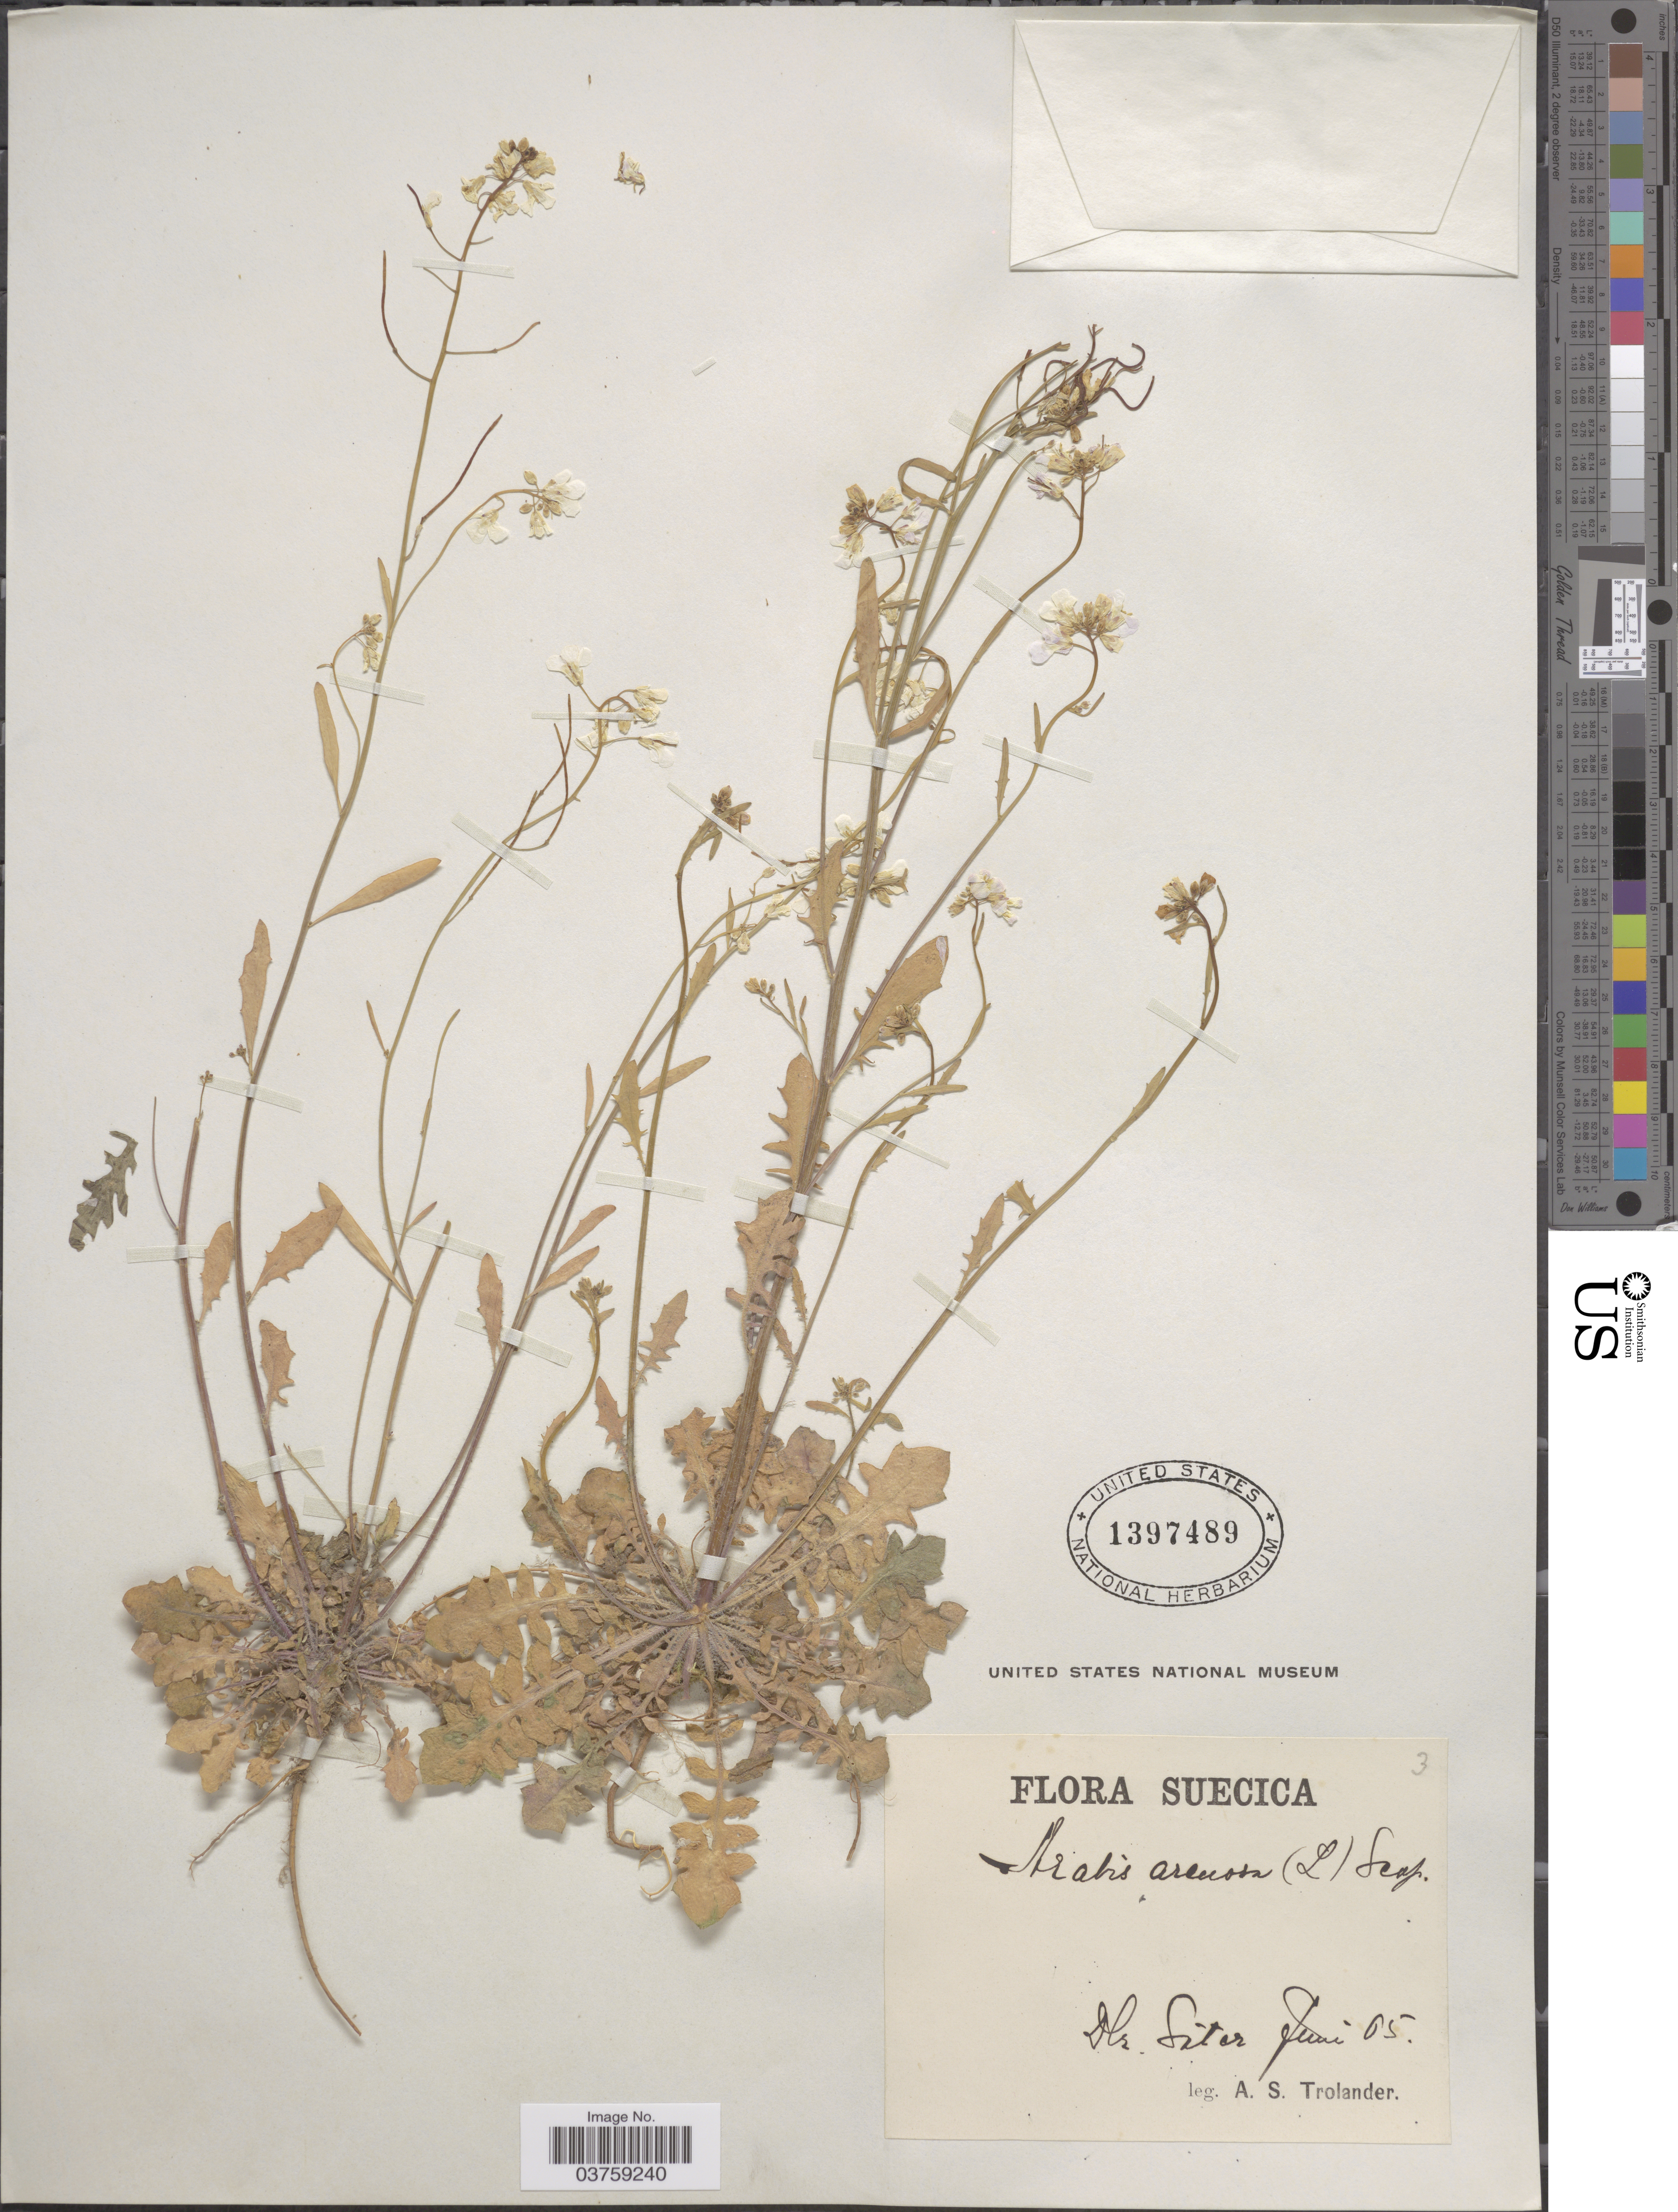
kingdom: Plantae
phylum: Tracheophyta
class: Magnoliopsida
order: Brassicales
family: Brassicaceae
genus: Arabis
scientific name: Arabis arenosa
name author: (L.) Scop.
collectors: A. Trolander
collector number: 3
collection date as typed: Transcribed d/m/y: /6/5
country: Sweden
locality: Suecica. Dle. Siter.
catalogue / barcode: US 1397489